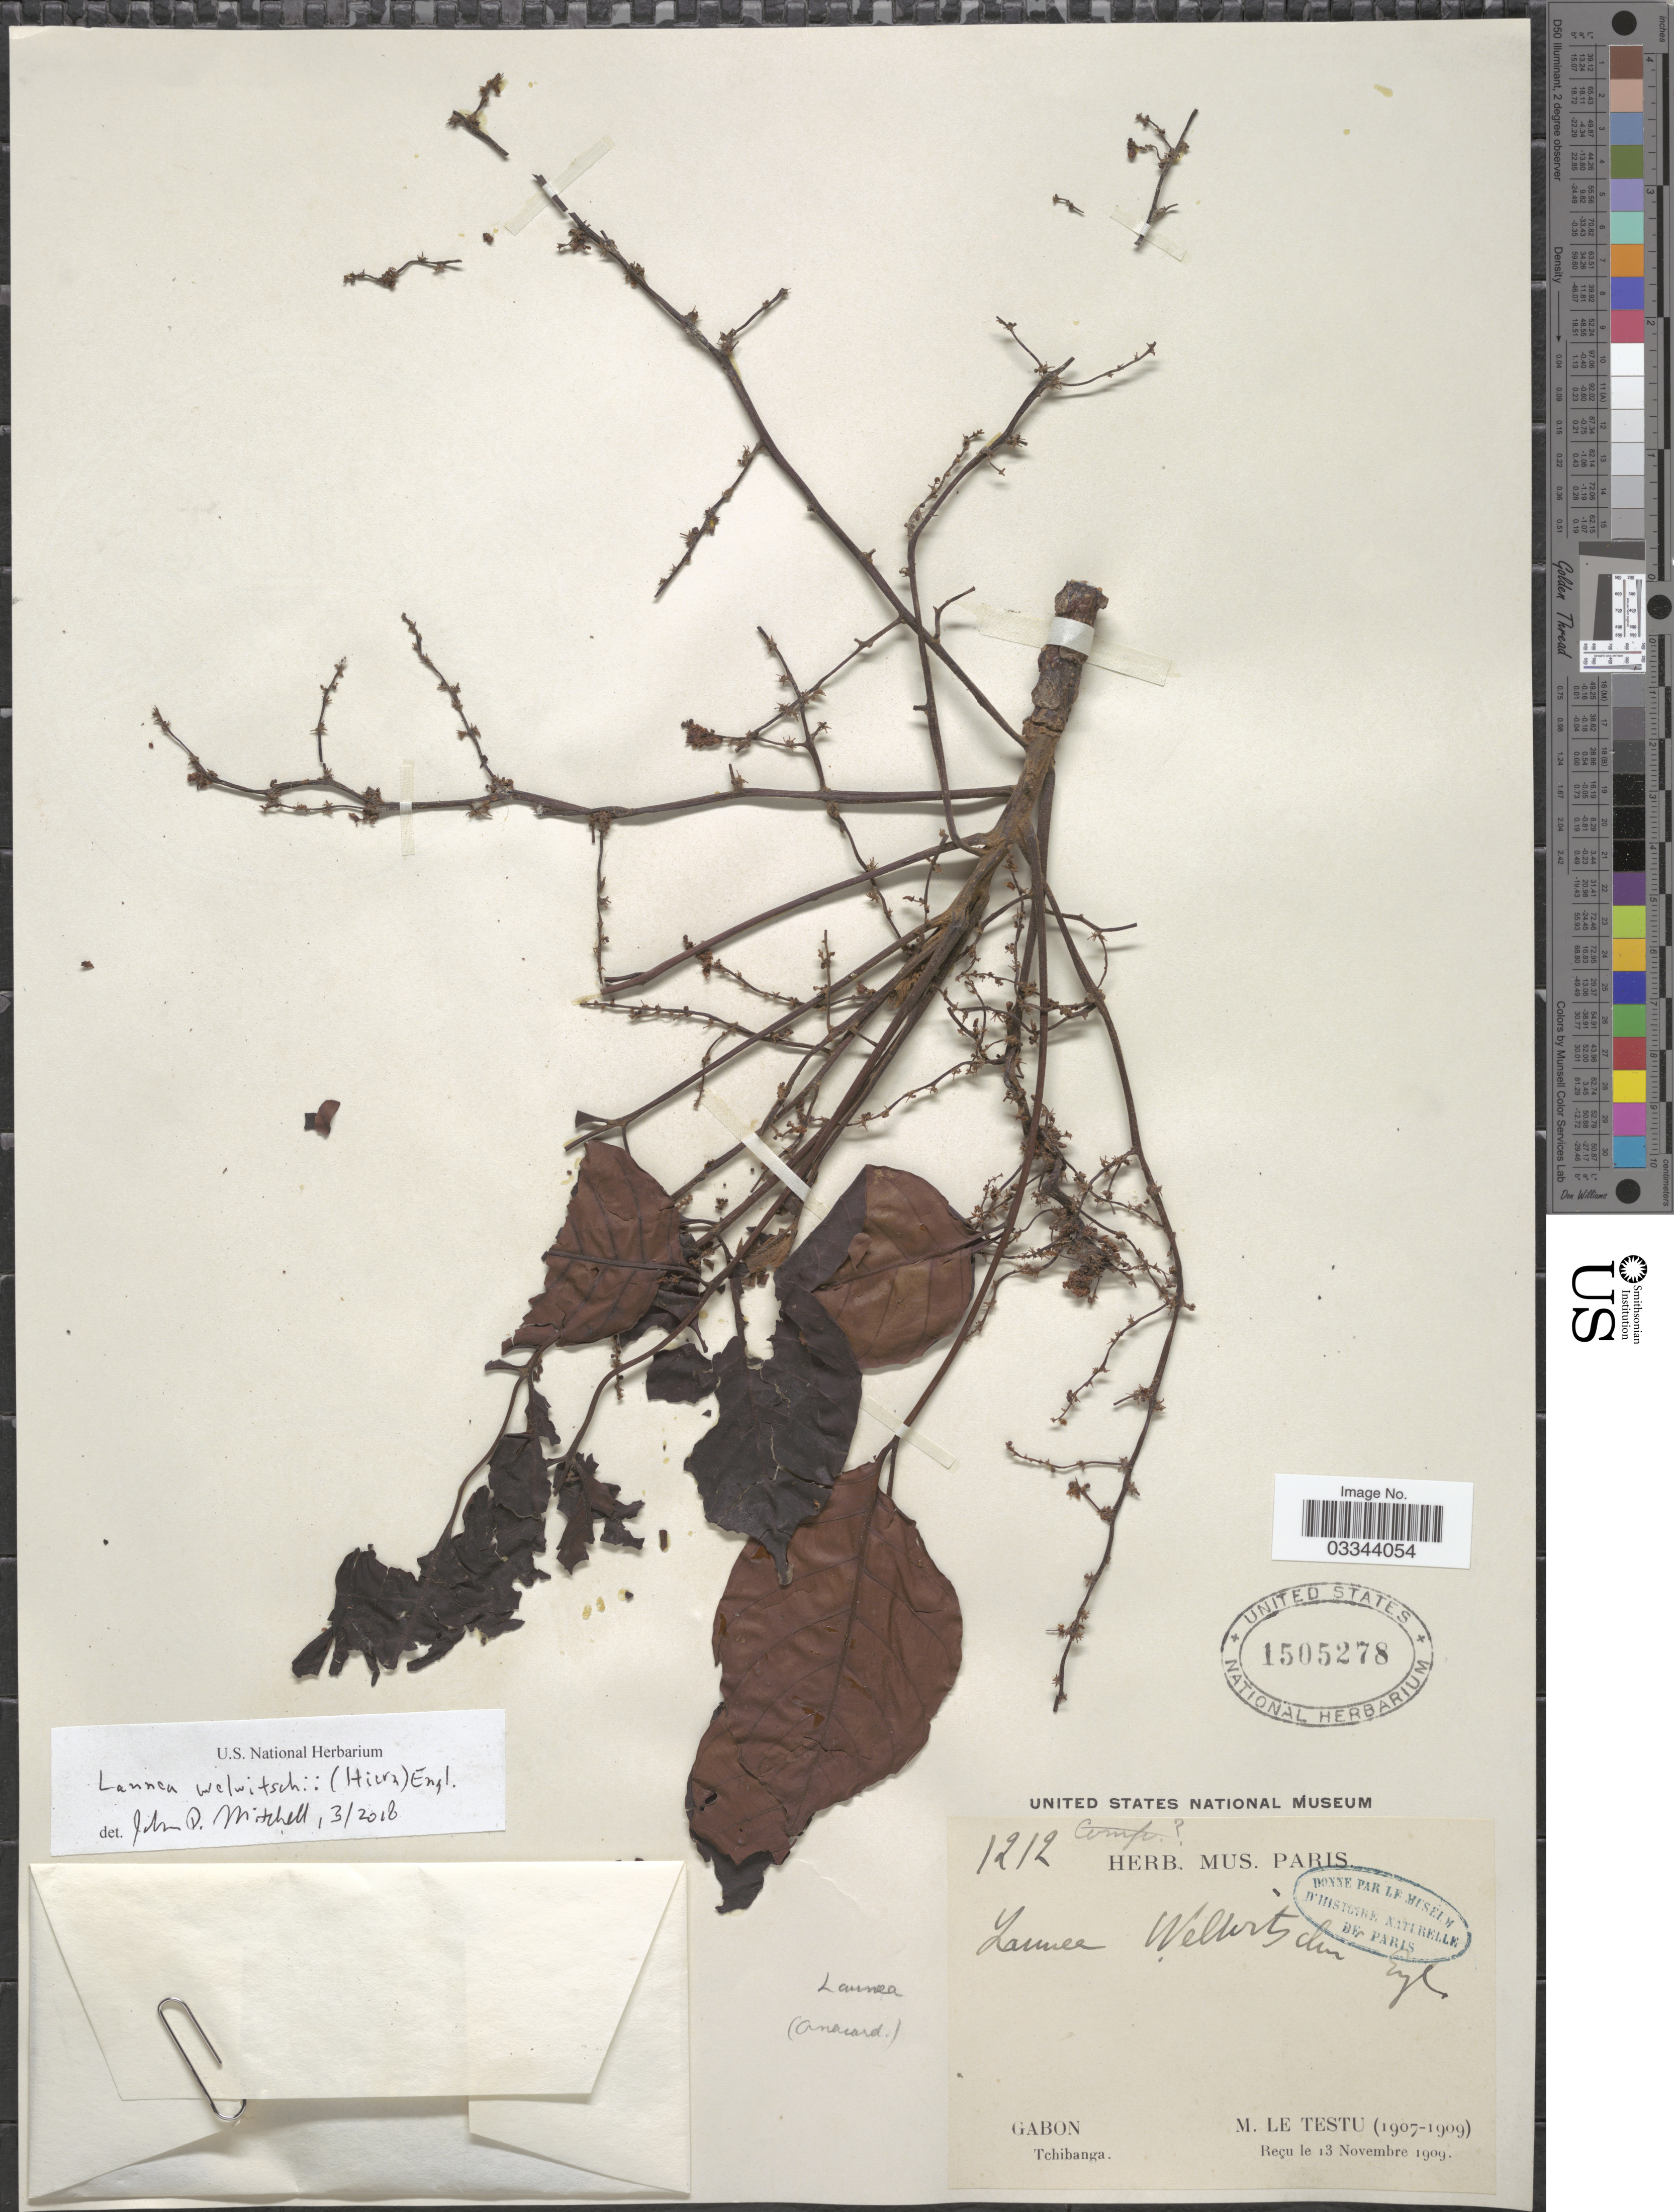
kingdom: Plantae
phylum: Tracheophyta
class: Magnoliopsida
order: Sapindales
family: Anacardiaceae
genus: Lannea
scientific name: Lannea welwitschii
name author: (Hiern) Engl.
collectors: M. Le Testu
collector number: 1212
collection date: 1907/1909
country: Gabon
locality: Tchibanga.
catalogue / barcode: US 1505278